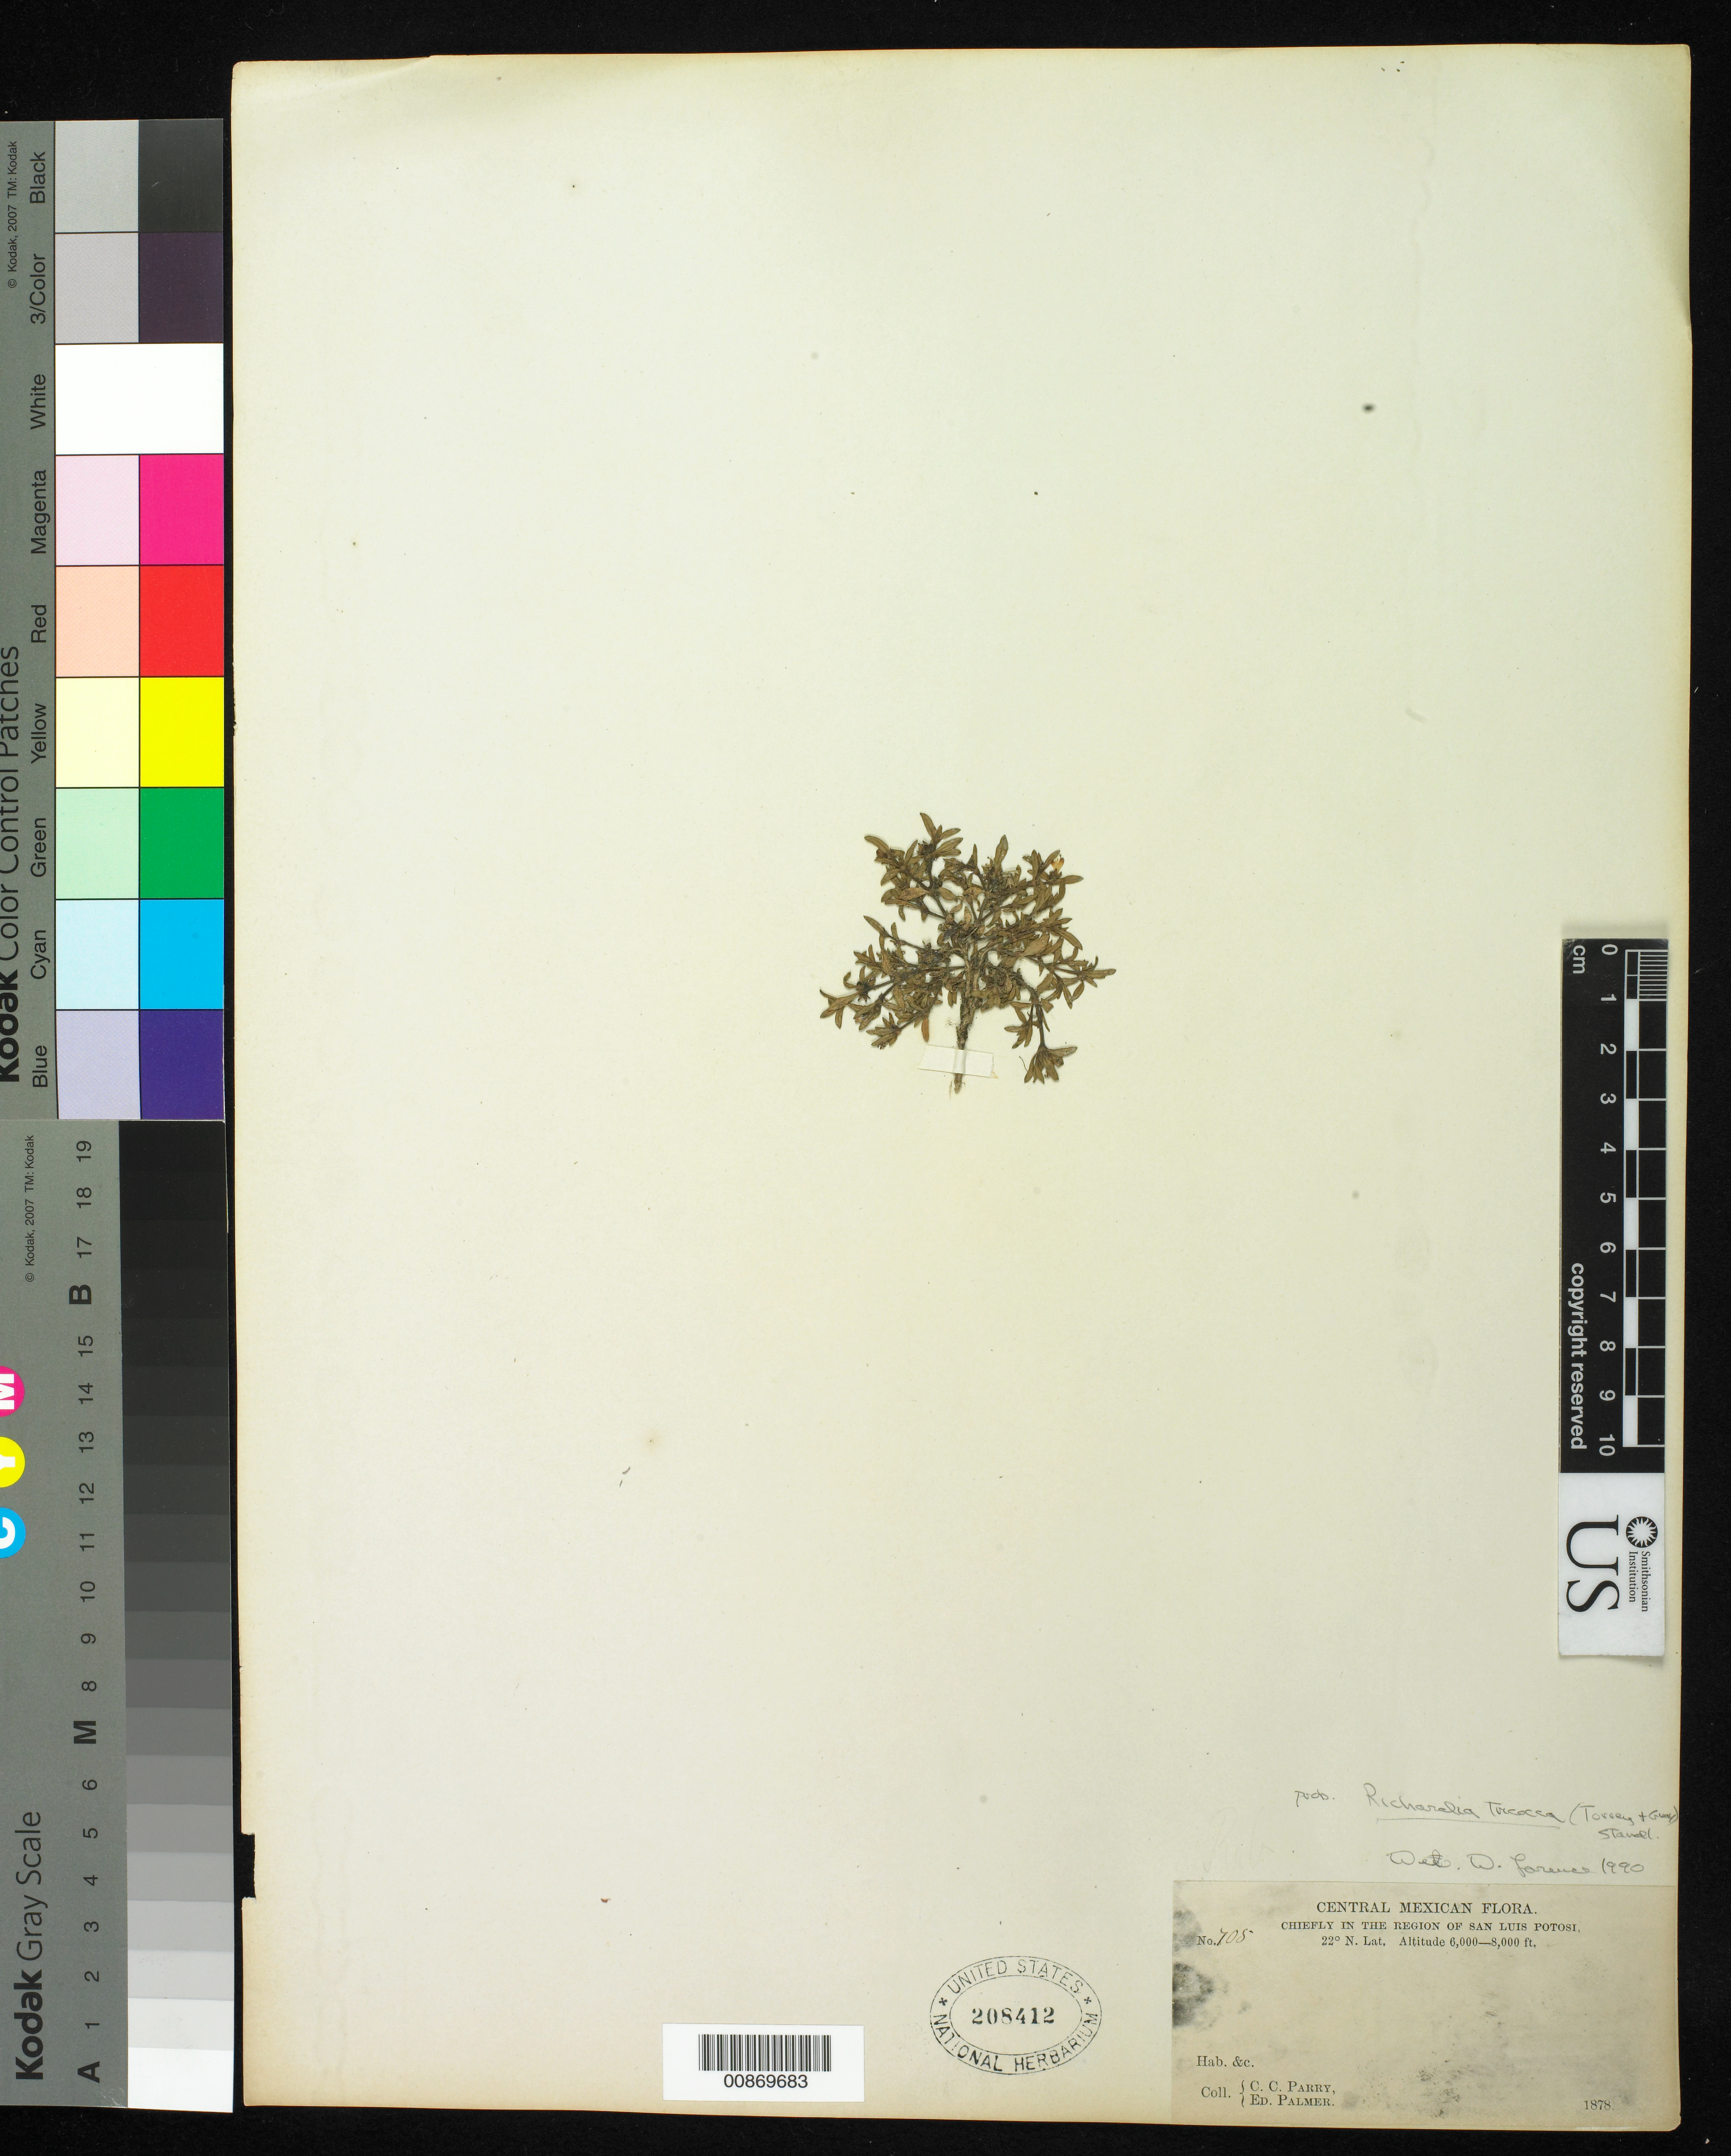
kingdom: Plantae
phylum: Tracheophyta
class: Magnoliopsida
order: Gentianales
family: Rubiaceae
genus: Richardia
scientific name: Richardia tricocca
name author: (Torr.) Standl.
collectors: C. C. Parry & E. Palmer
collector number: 705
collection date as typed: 1878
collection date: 1878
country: Mexico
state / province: San Luis Potosí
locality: Chiefly in the region of San Luis Potosí.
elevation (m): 1829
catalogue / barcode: US 208412